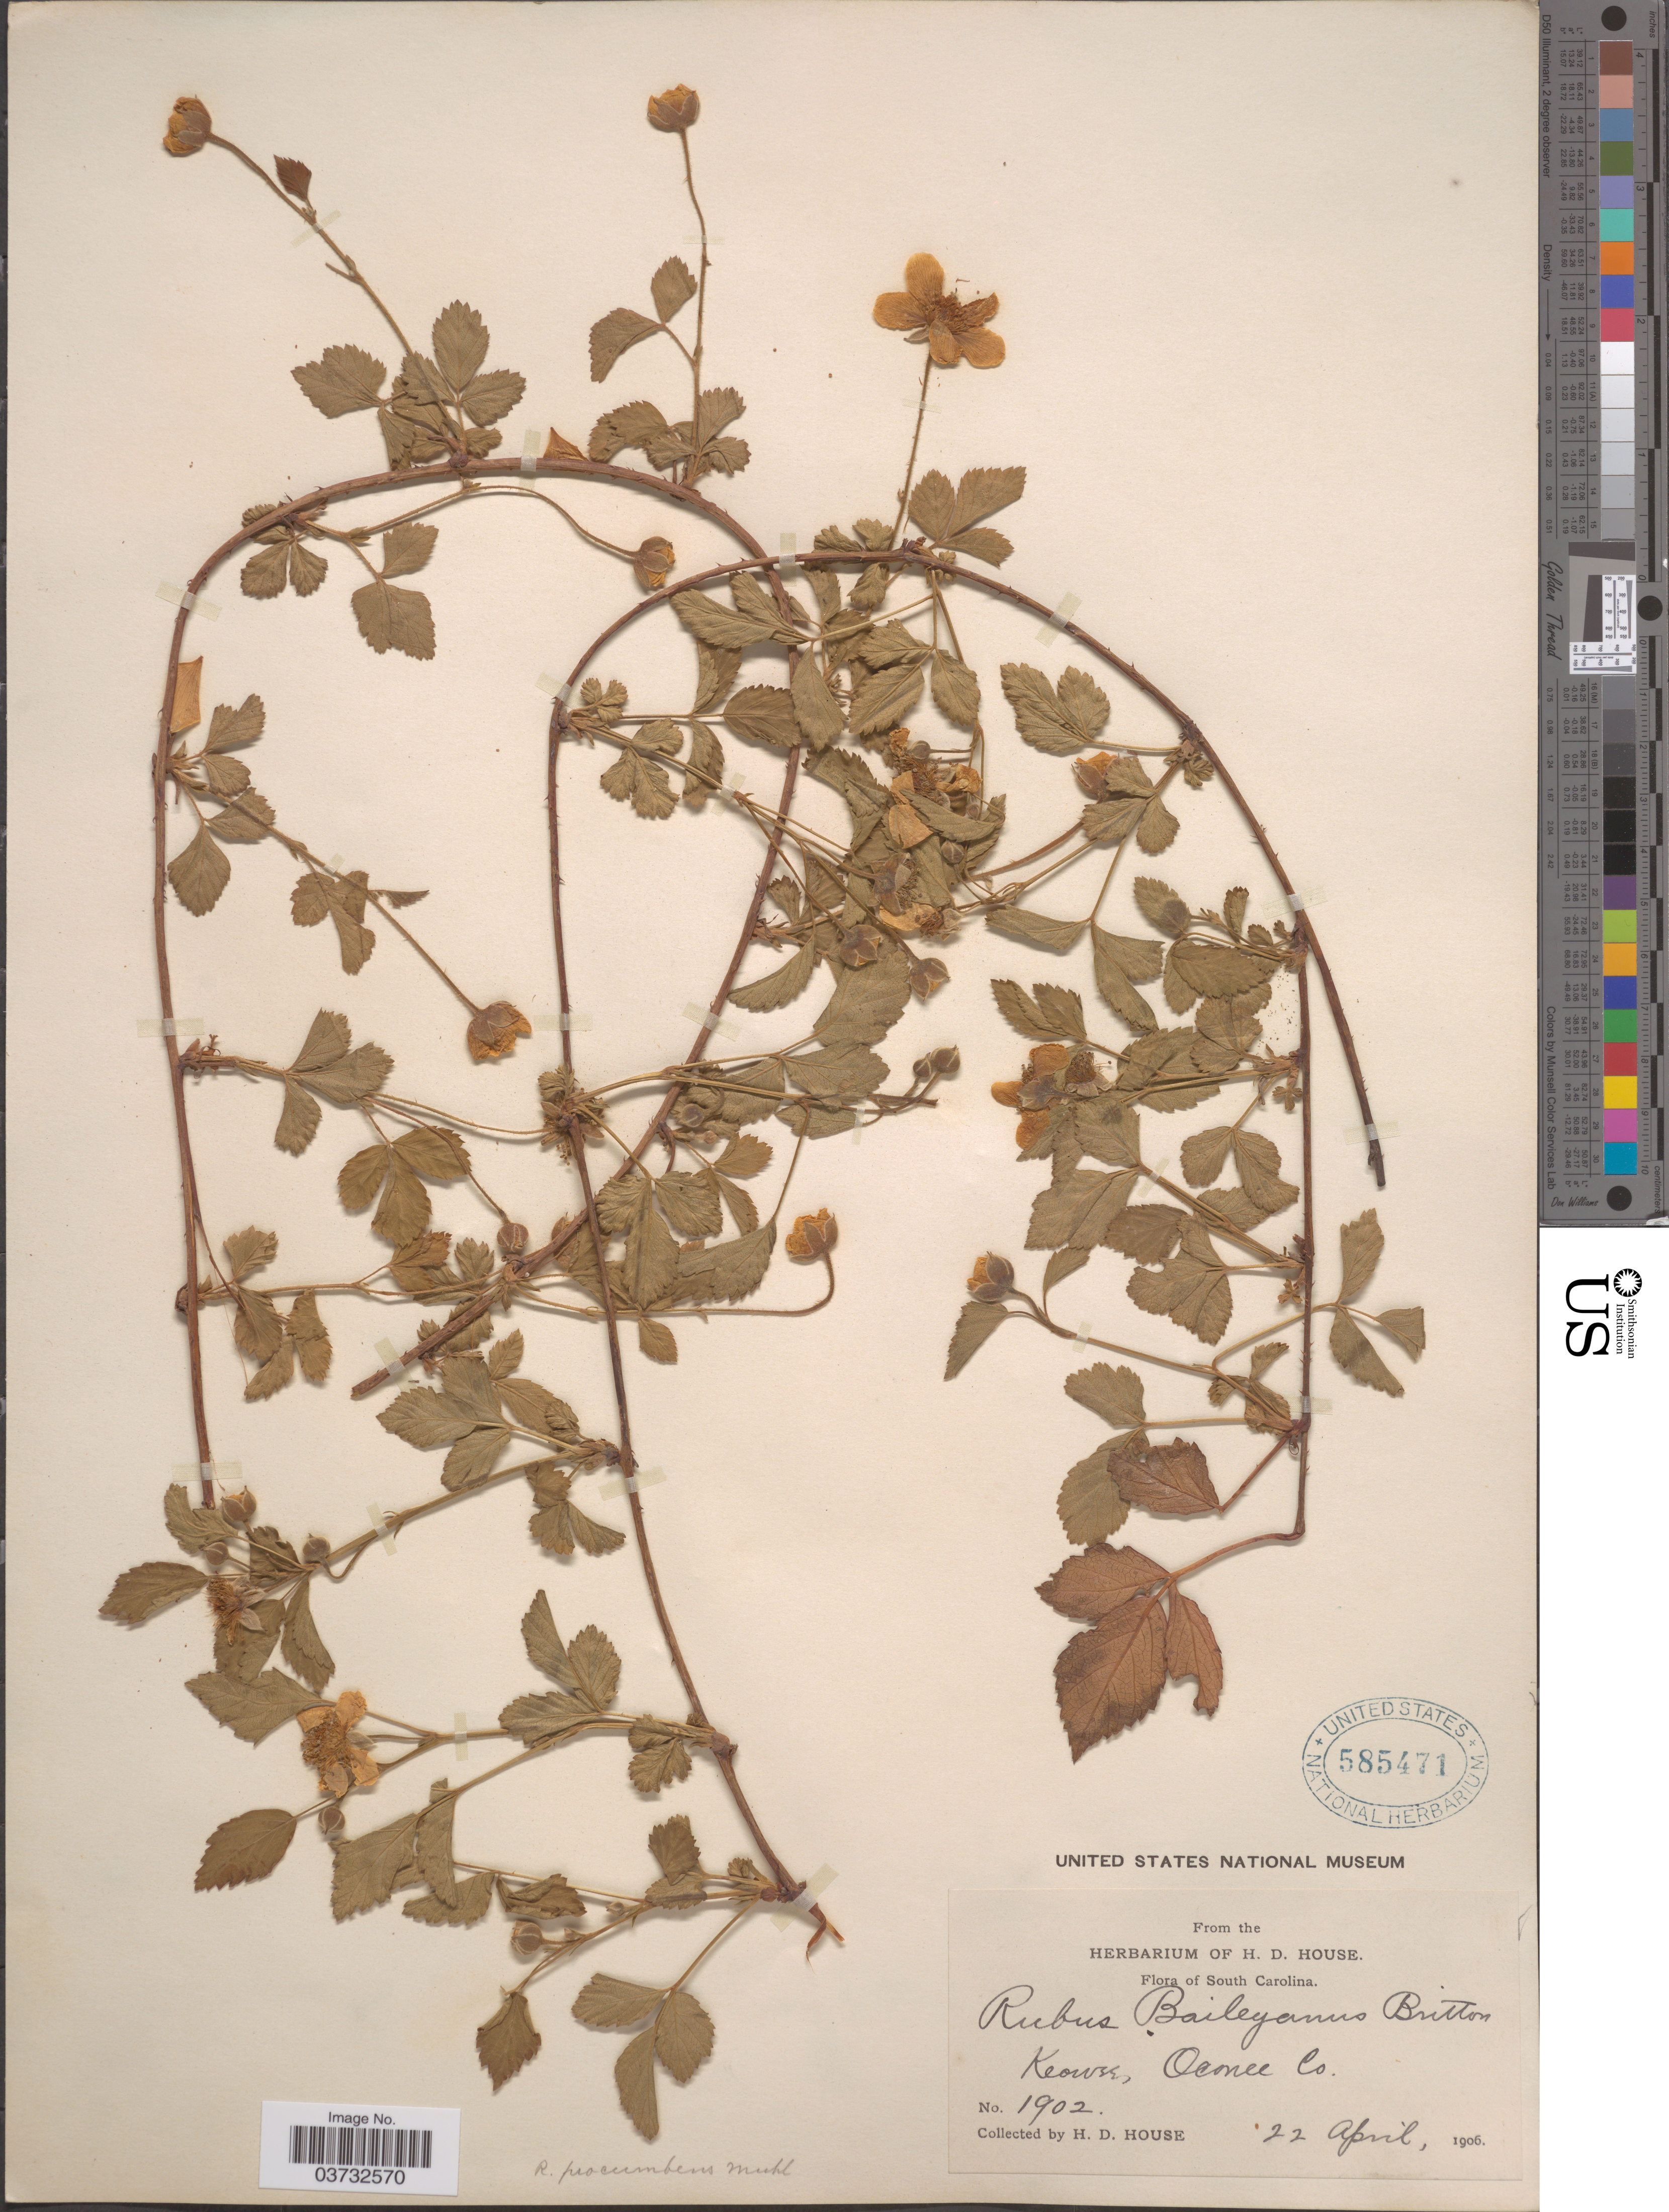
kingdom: Plantae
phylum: Tracheophyta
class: Magnoliopsida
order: Rosales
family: Rosaceae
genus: Rubus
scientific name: Rubus sp.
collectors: H. D. House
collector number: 1902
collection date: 1906-04-22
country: United States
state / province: South Carolina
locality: Keowee, Oconee Co.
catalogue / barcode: US 585471